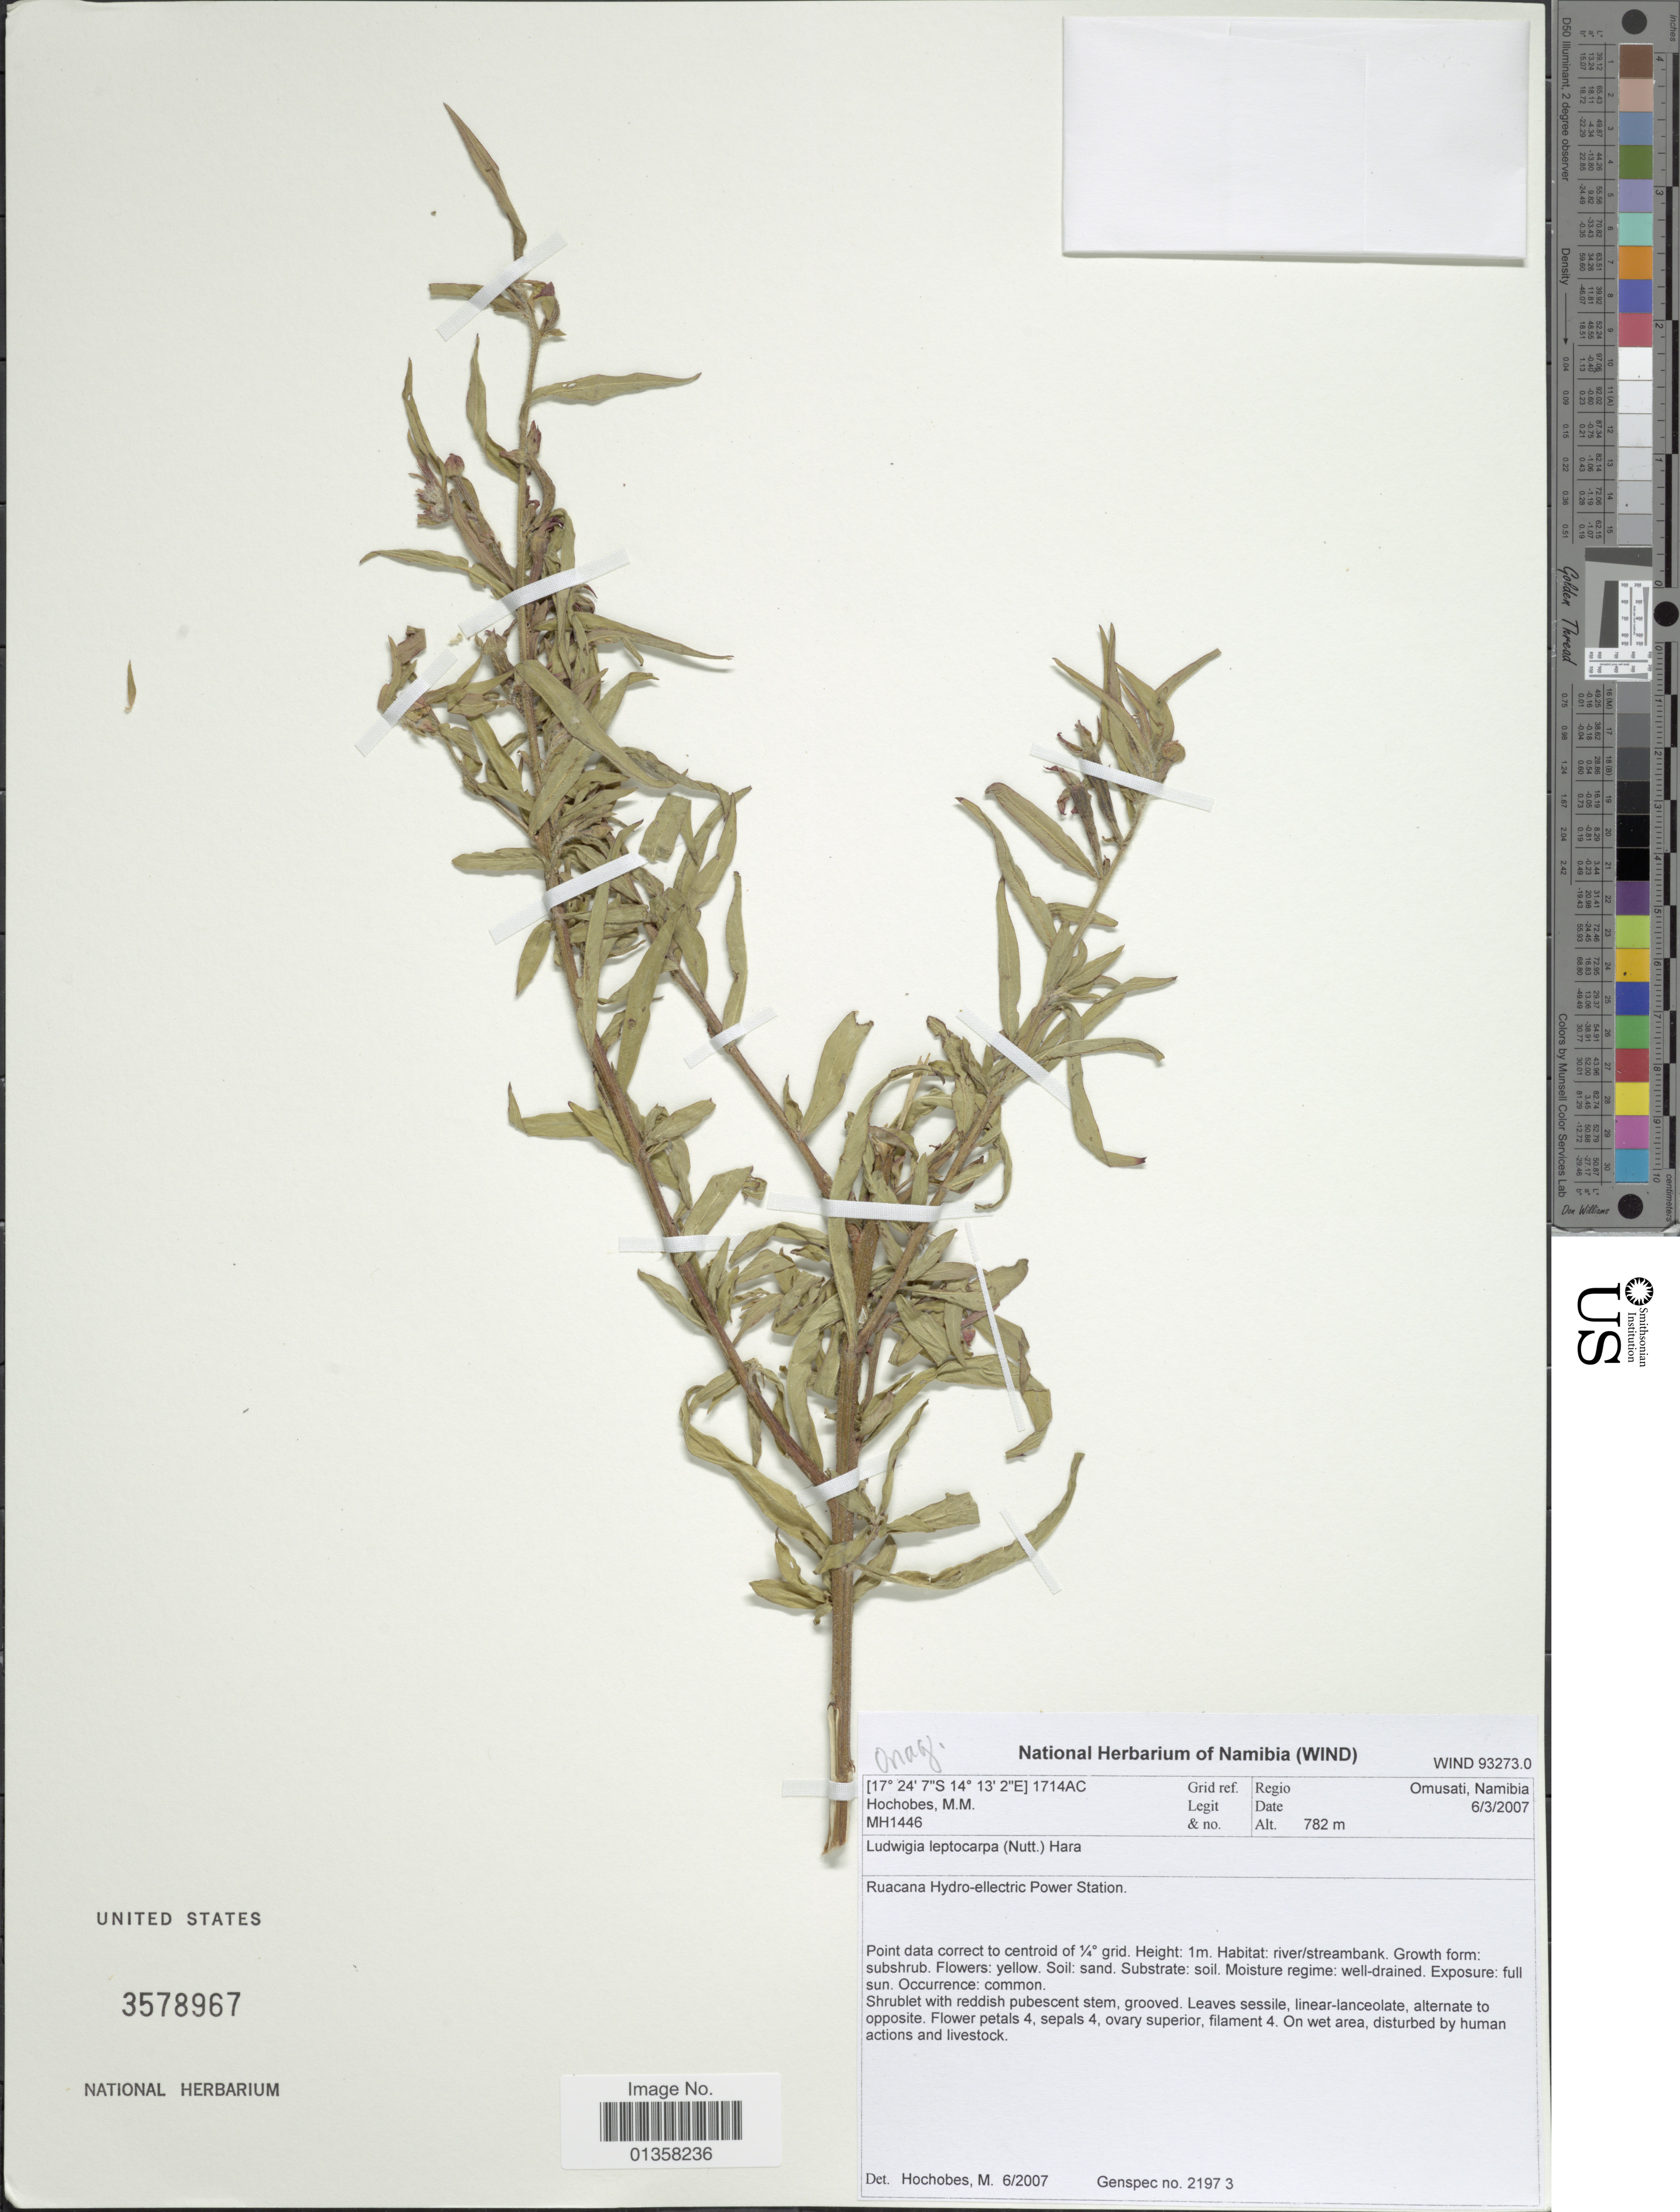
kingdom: Plantae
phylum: Tracheophyta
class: Magnoliopsida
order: Myrtales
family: Onagraceae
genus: Ludwigia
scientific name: Ludwigia leptocarpa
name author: (Nutt.) H. Hara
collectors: M. Hochobes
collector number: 1446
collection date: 2007-03-06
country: Namibia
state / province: Omusati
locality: Ruacana Hydro-ellectric Power Station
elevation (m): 782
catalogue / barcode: US 3578967